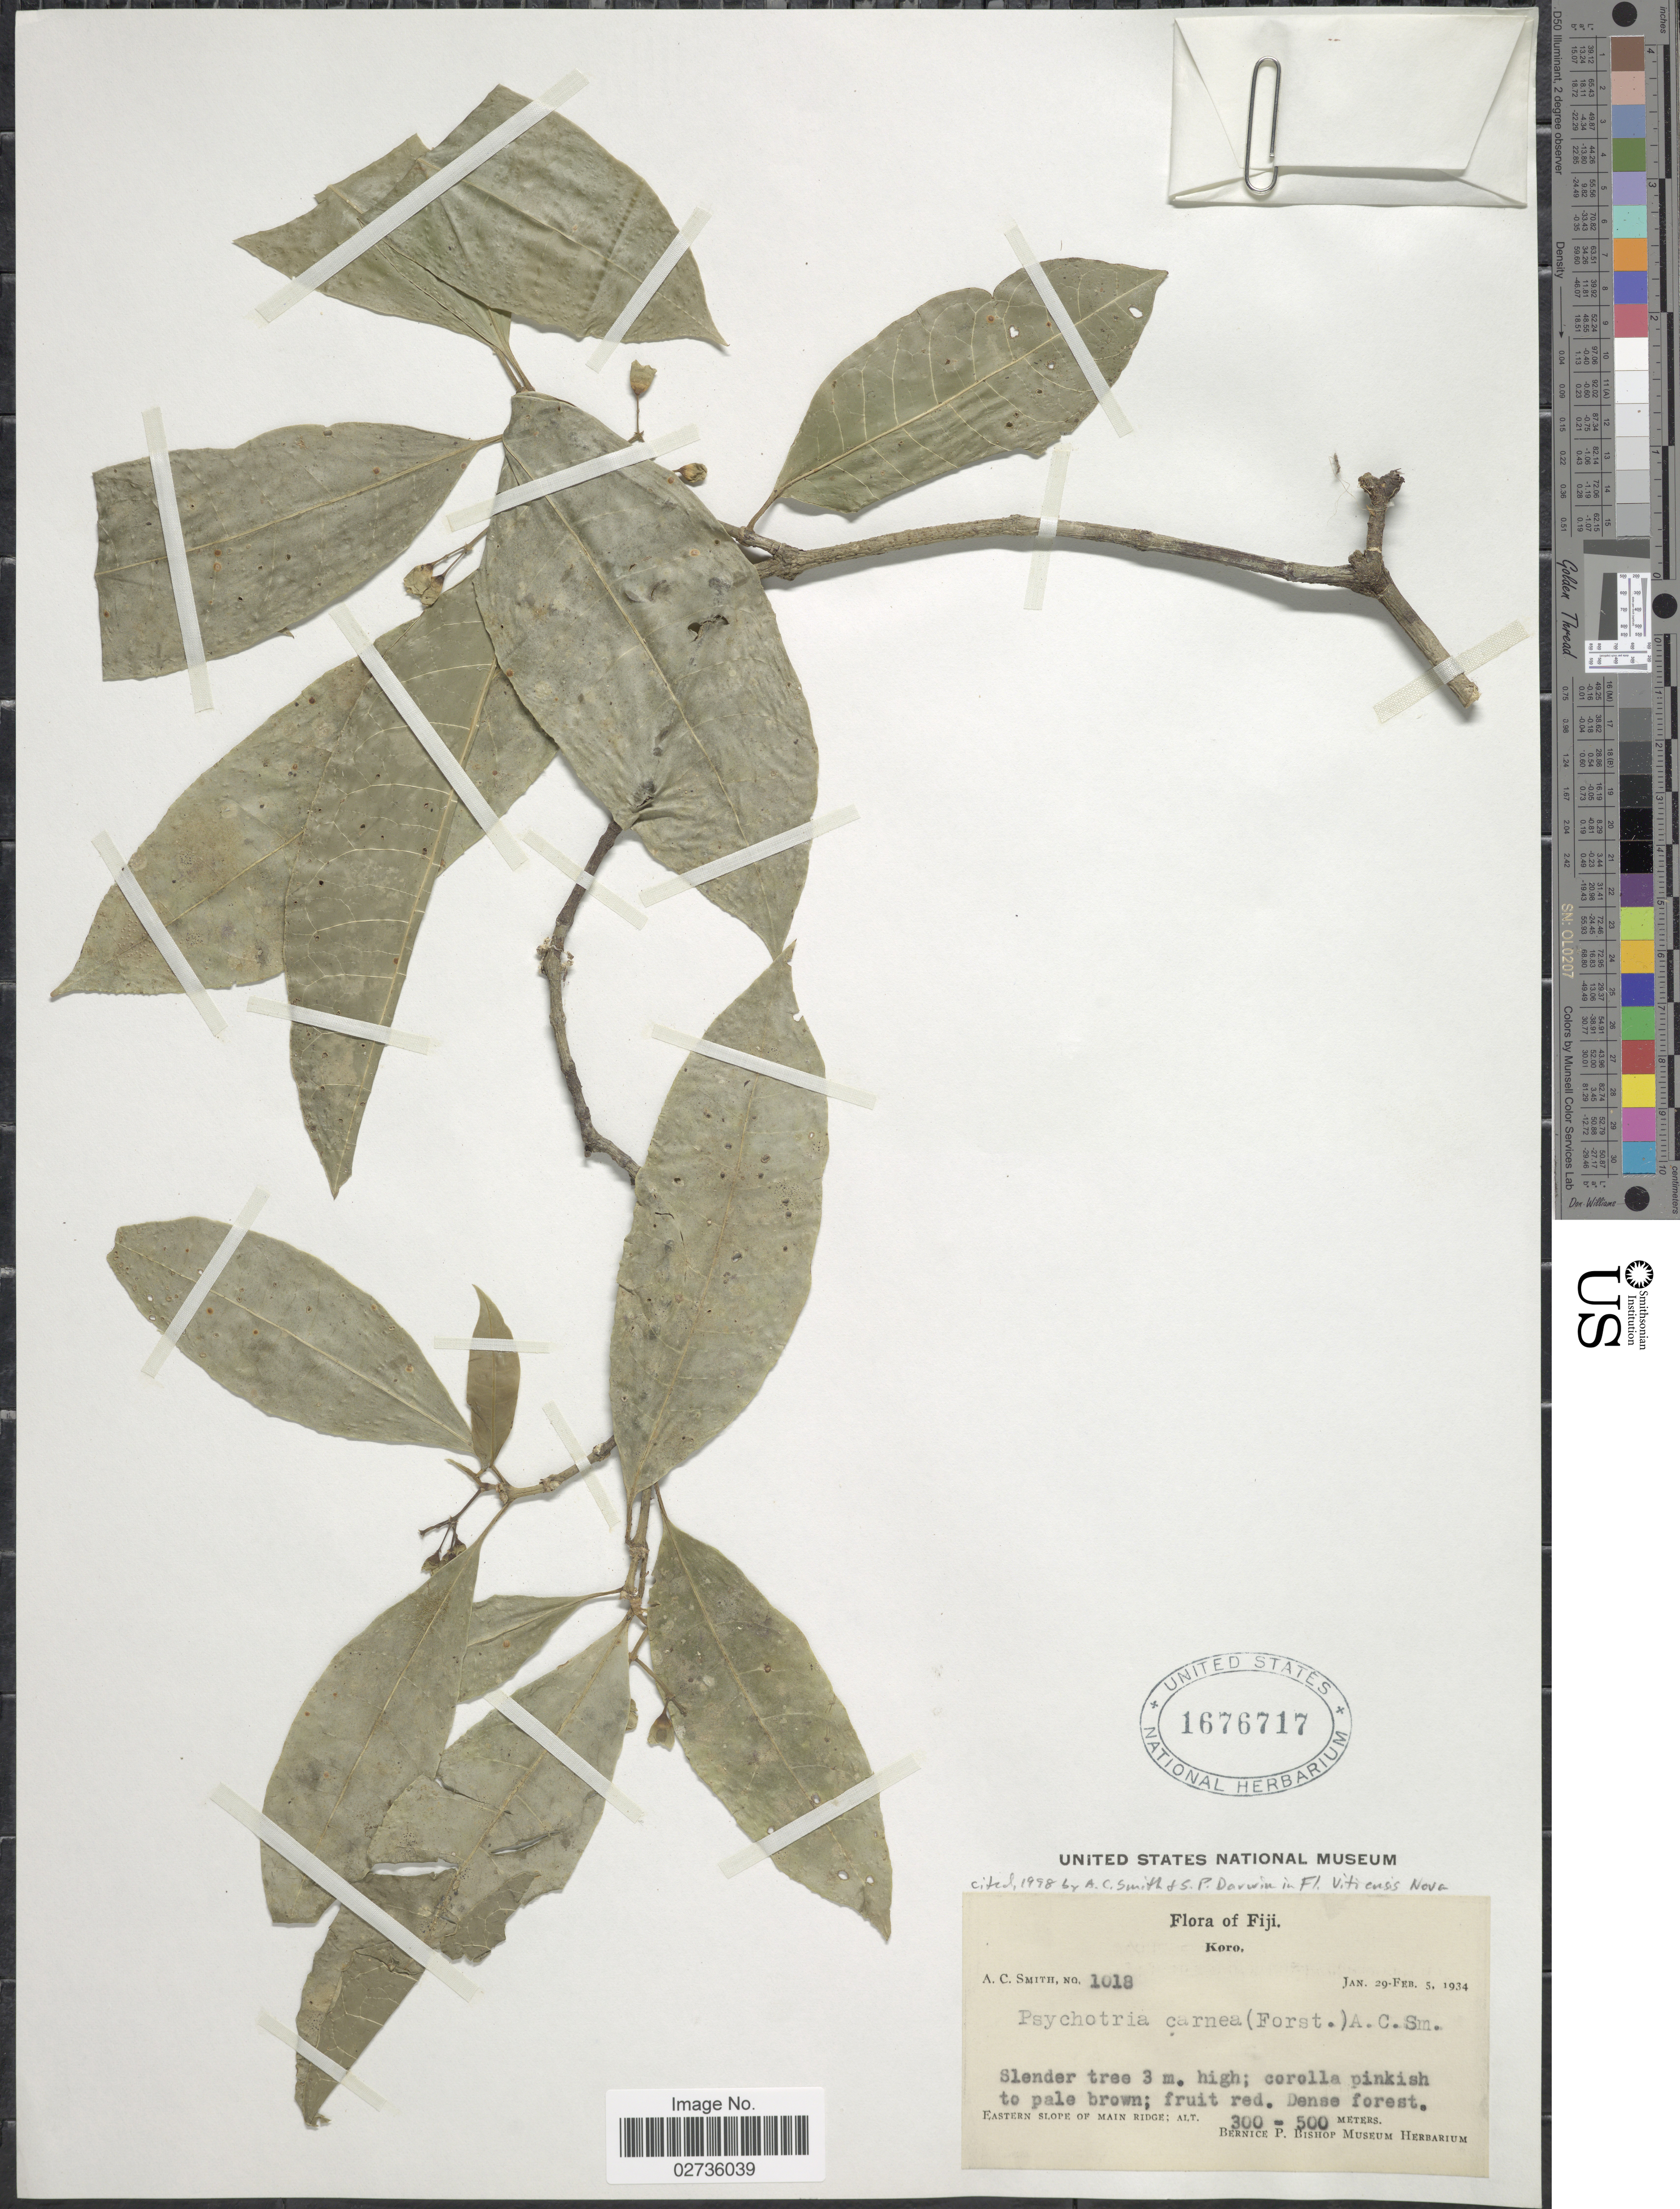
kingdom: Plantae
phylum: Tracheophyta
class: Magnoliopsida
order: Gentianales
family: Rubiaceae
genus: Psychotria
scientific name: Psychotria carnea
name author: (G. Forst.) A.C. Sm.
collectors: A. C. Smith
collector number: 1018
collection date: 1934-01-29/1934-02-05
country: Fiji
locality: Koro. Eastern slope of Main Ridge.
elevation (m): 300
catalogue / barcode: US 1676717